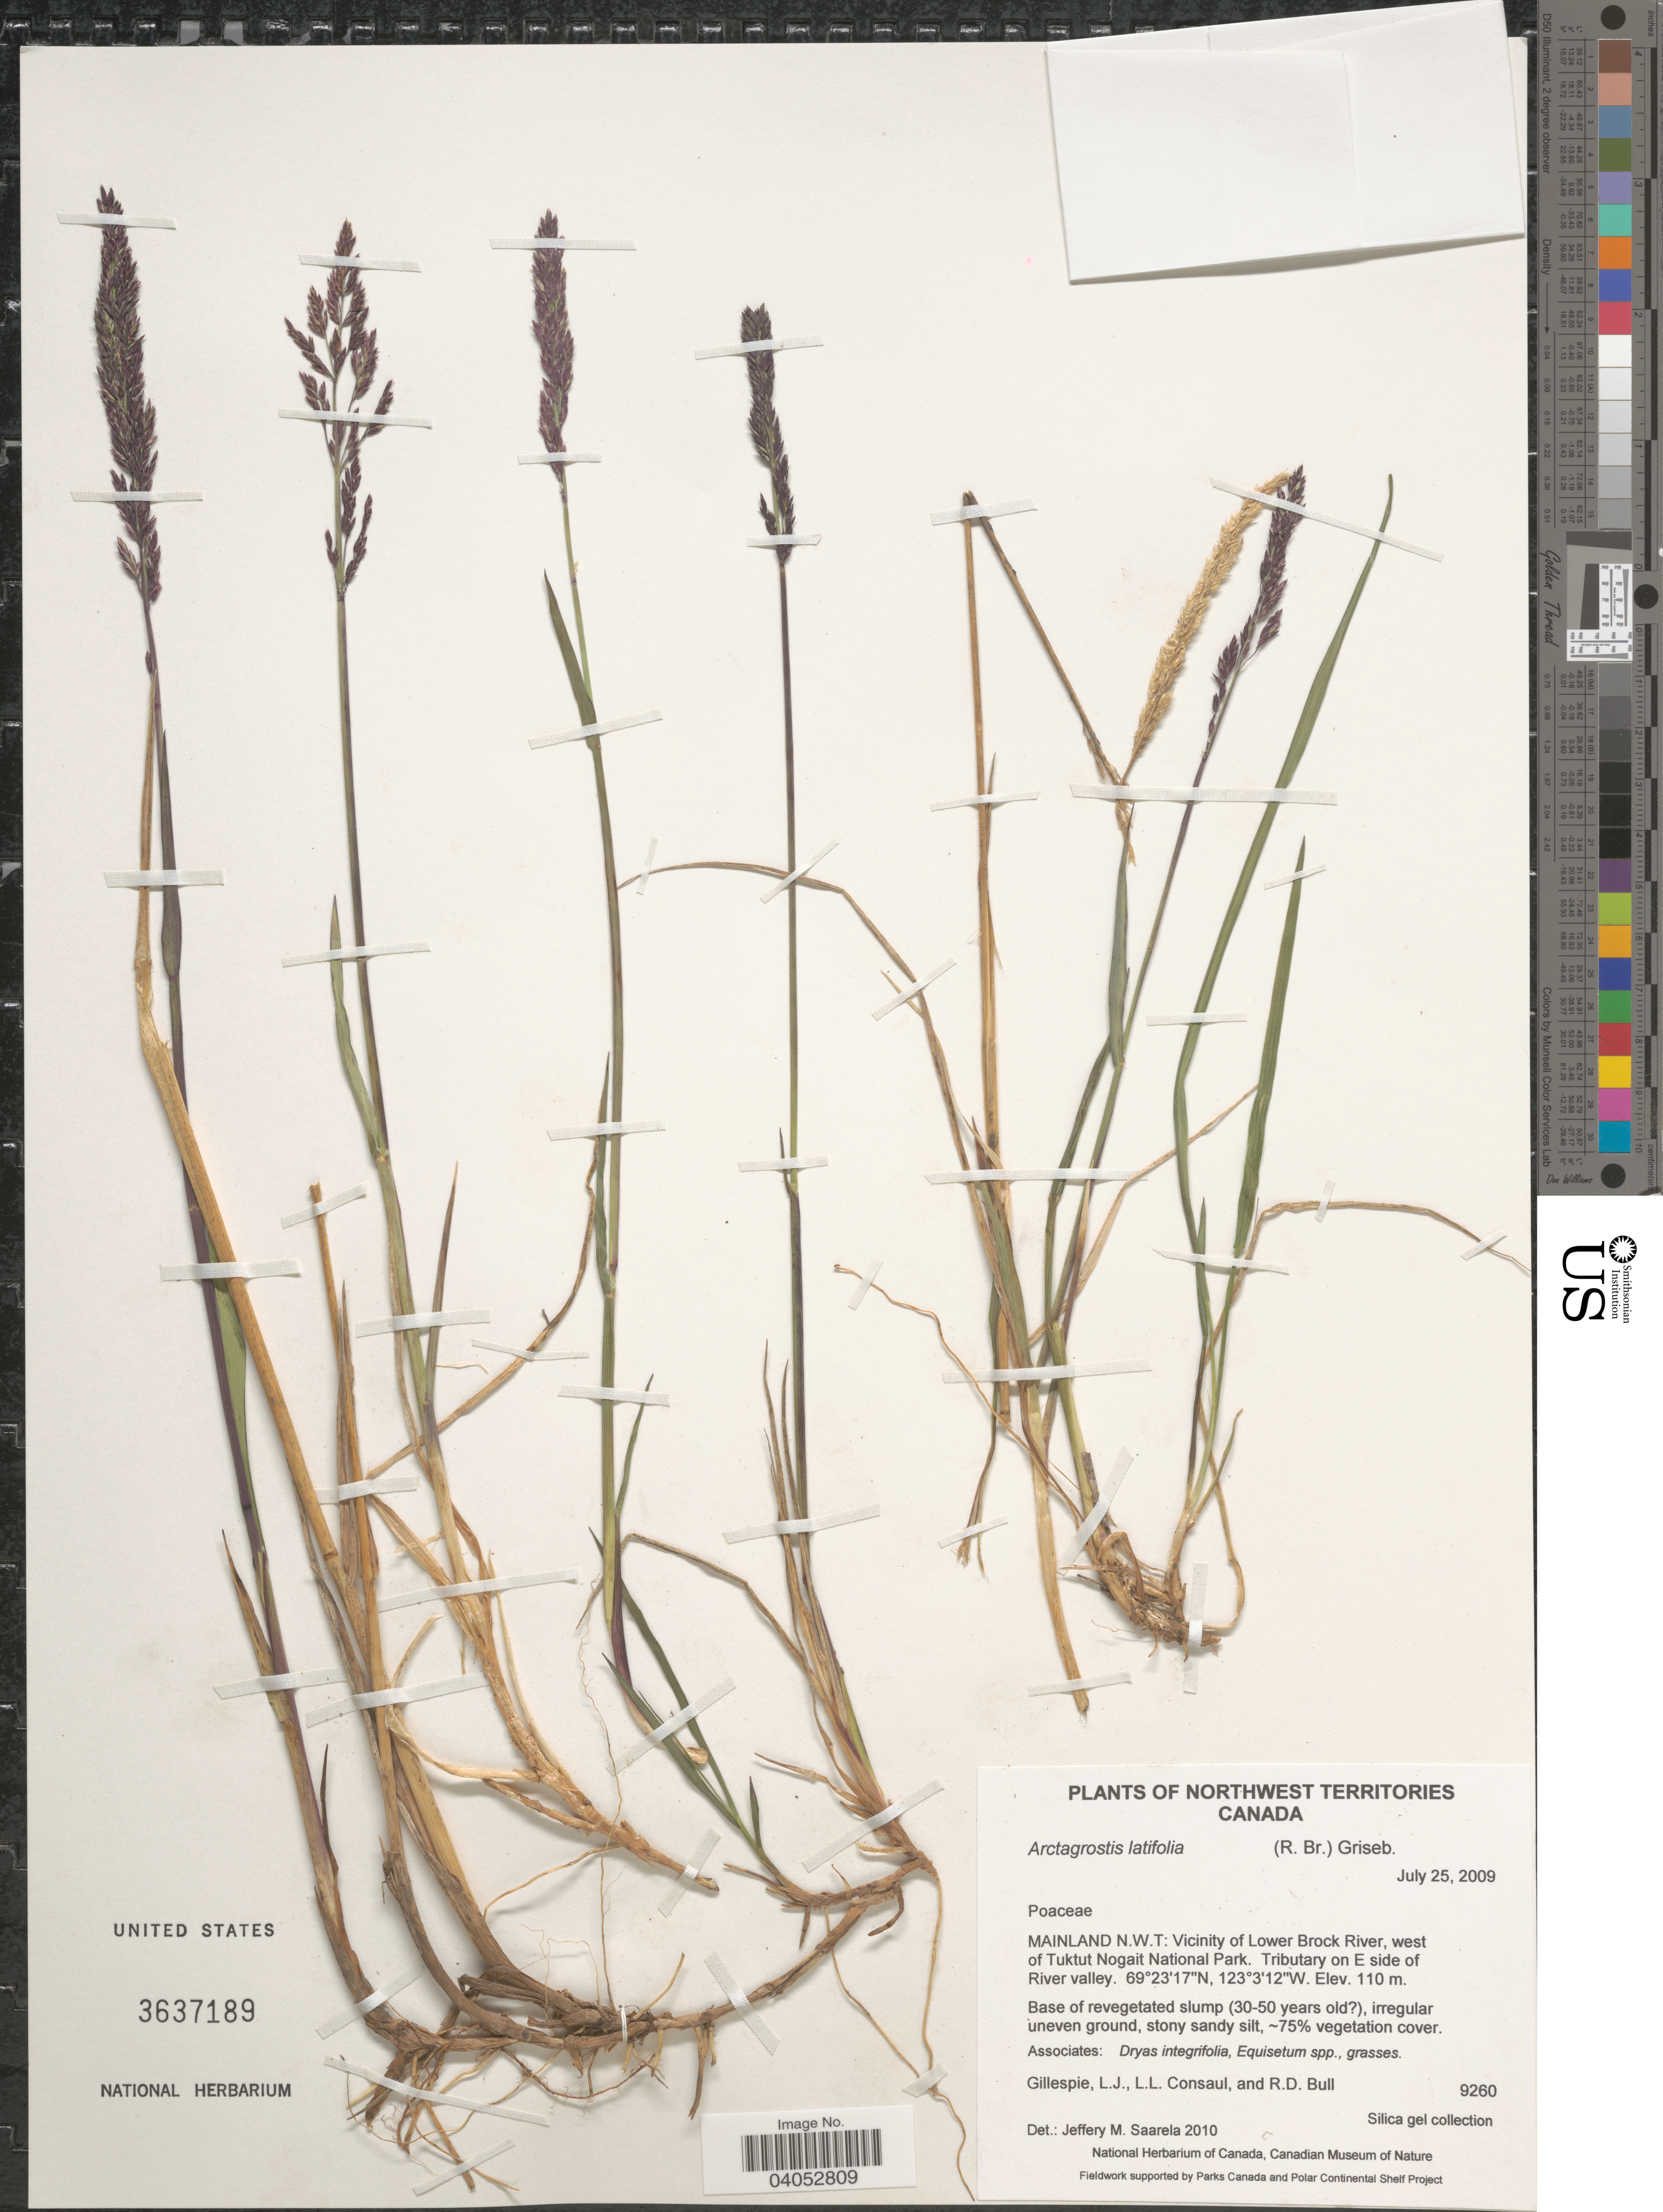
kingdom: Plantae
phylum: Tracheophyta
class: Liliopsida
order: Poales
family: Poaceae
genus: Arctagrostis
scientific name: Arctagrostis latifolia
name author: (R. Br.) Griseb.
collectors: L. Gillespie, L. Consaul & R. Bull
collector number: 9260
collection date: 2009-07-25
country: Canada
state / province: Northwest Territories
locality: Mainland N.W.T: Vicinity of Lower Brock River, west of Tuktut Nogait National Park. Tributary on E side of River valley.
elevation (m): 110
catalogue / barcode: US 3637189